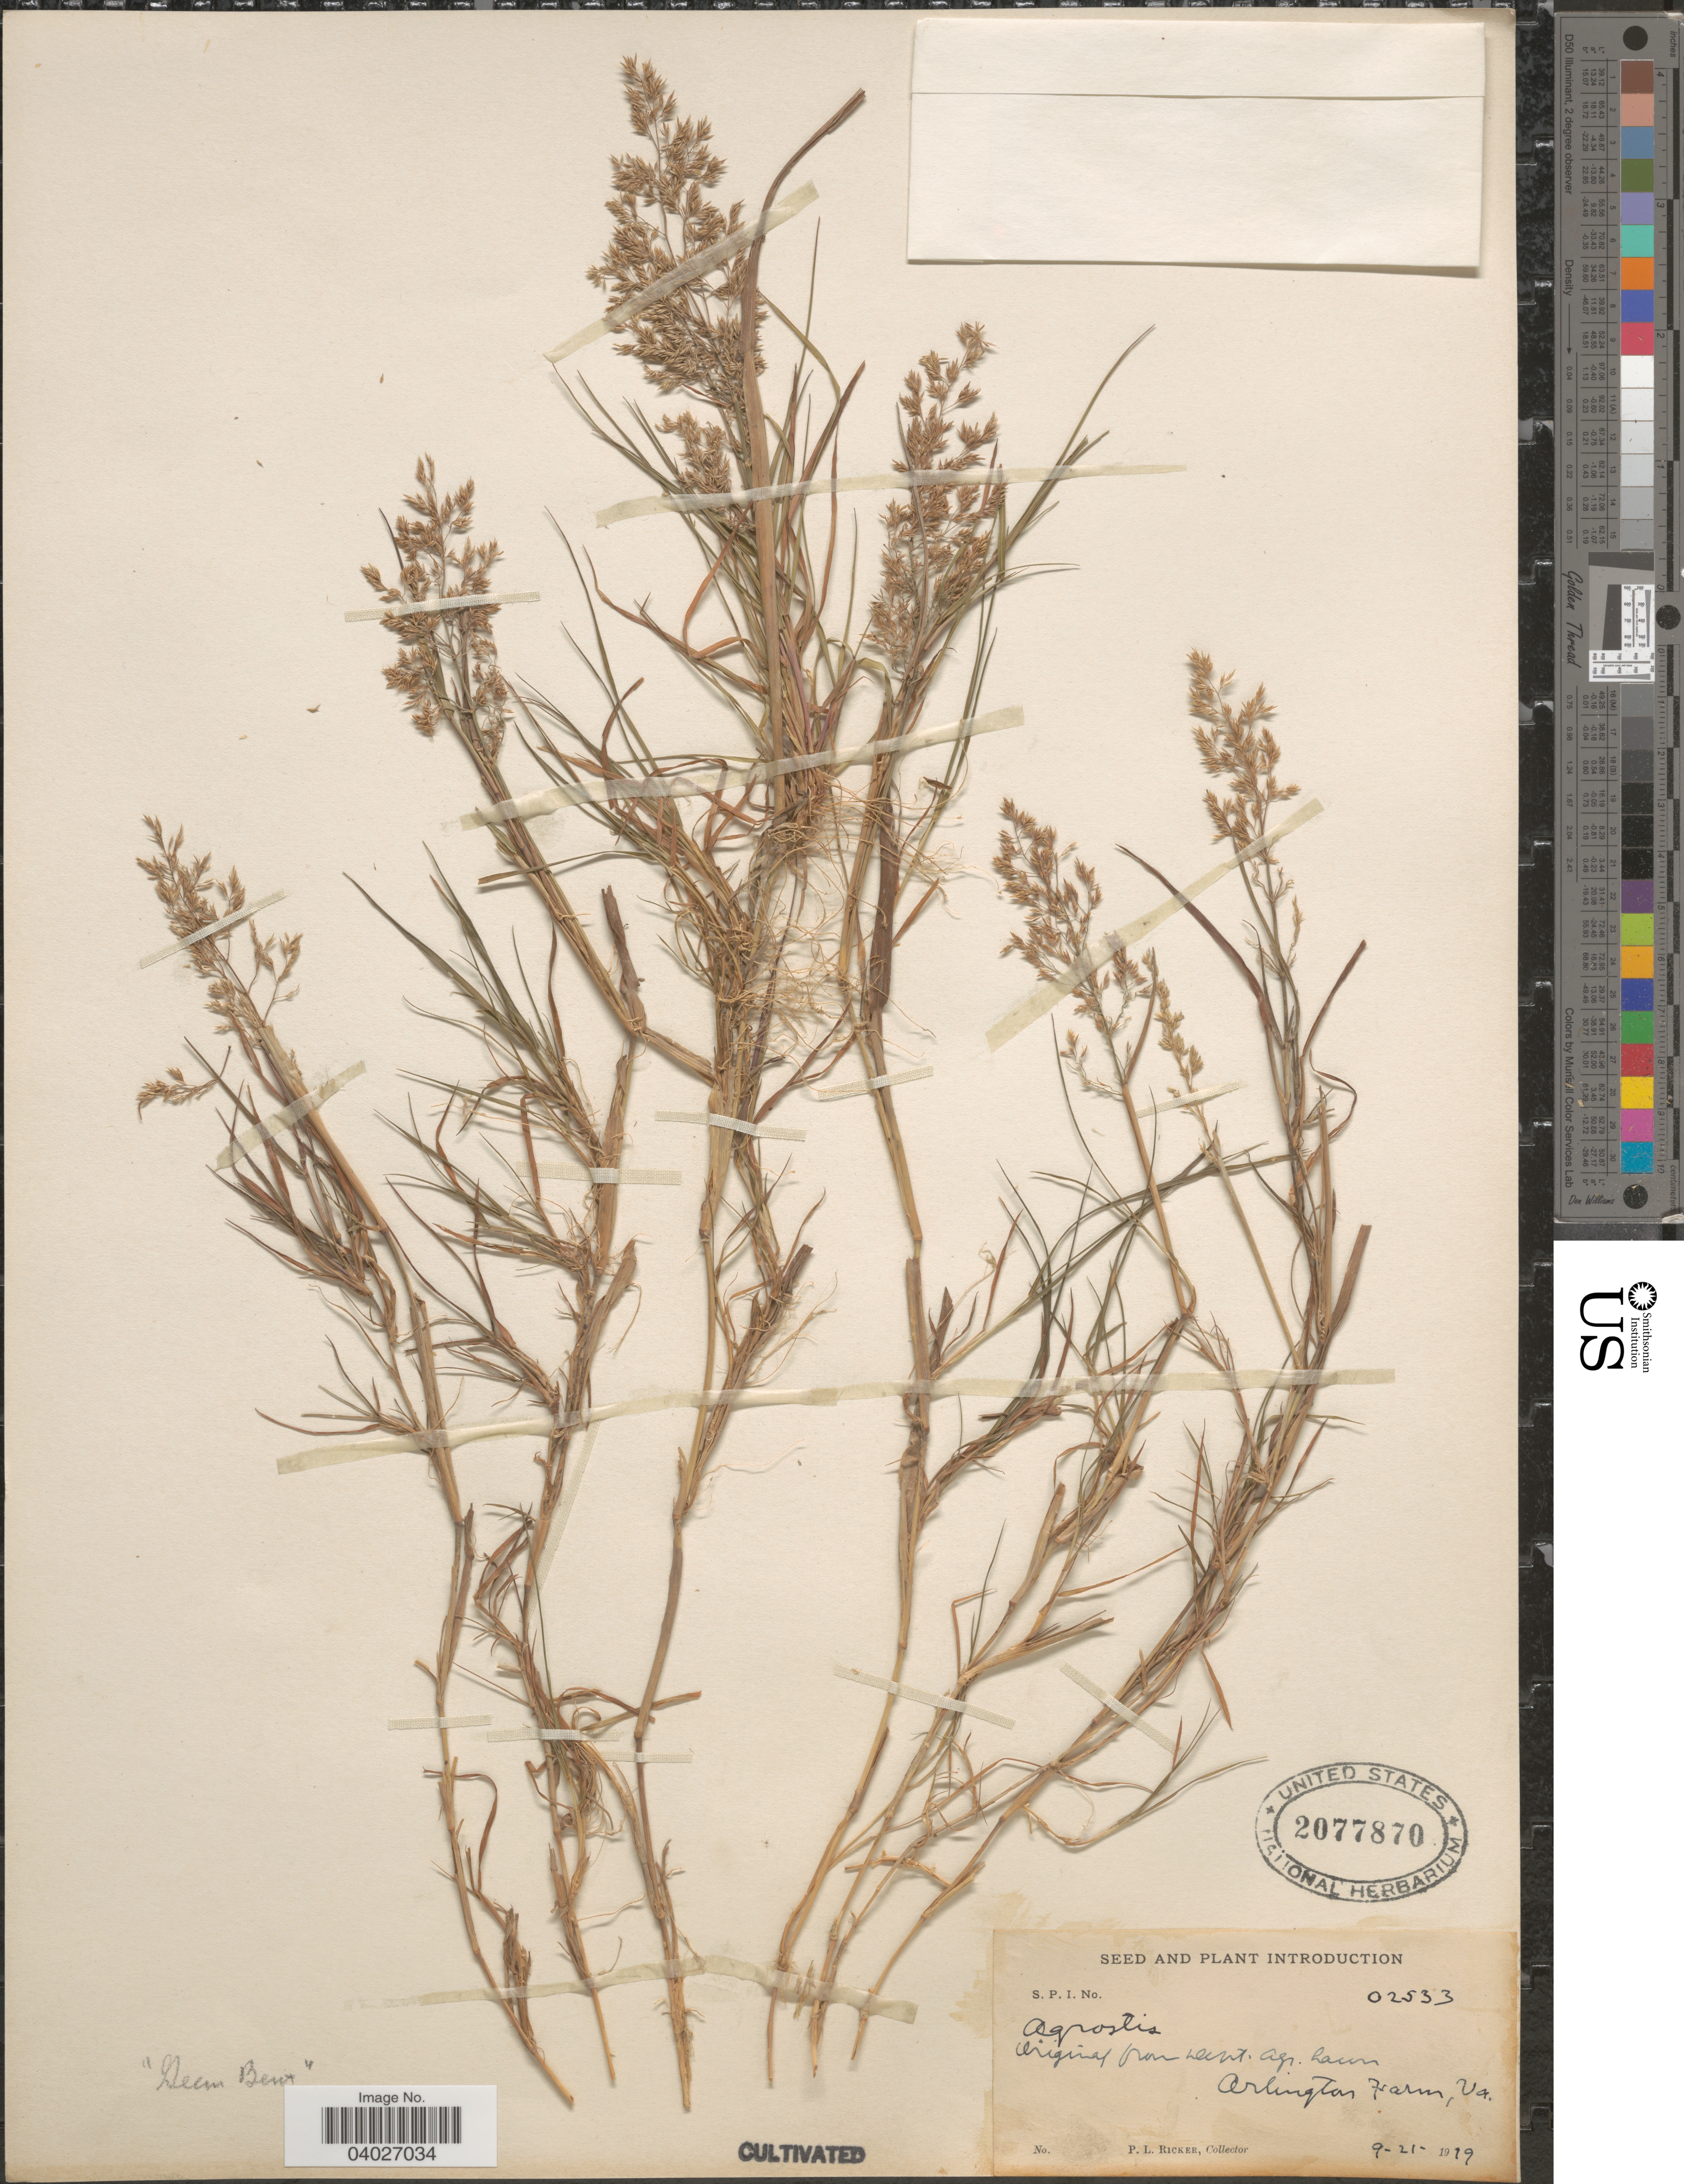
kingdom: Plantae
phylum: Tracheophyta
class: Liliopsida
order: Poales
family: Poaceae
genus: Agrostis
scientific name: Agrostis sp.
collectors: P. Ricker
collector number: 02533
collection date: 1919-07-21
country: United States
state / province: Virginia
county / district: Arlington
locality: Arlington Farm.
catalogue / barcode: US 2077870